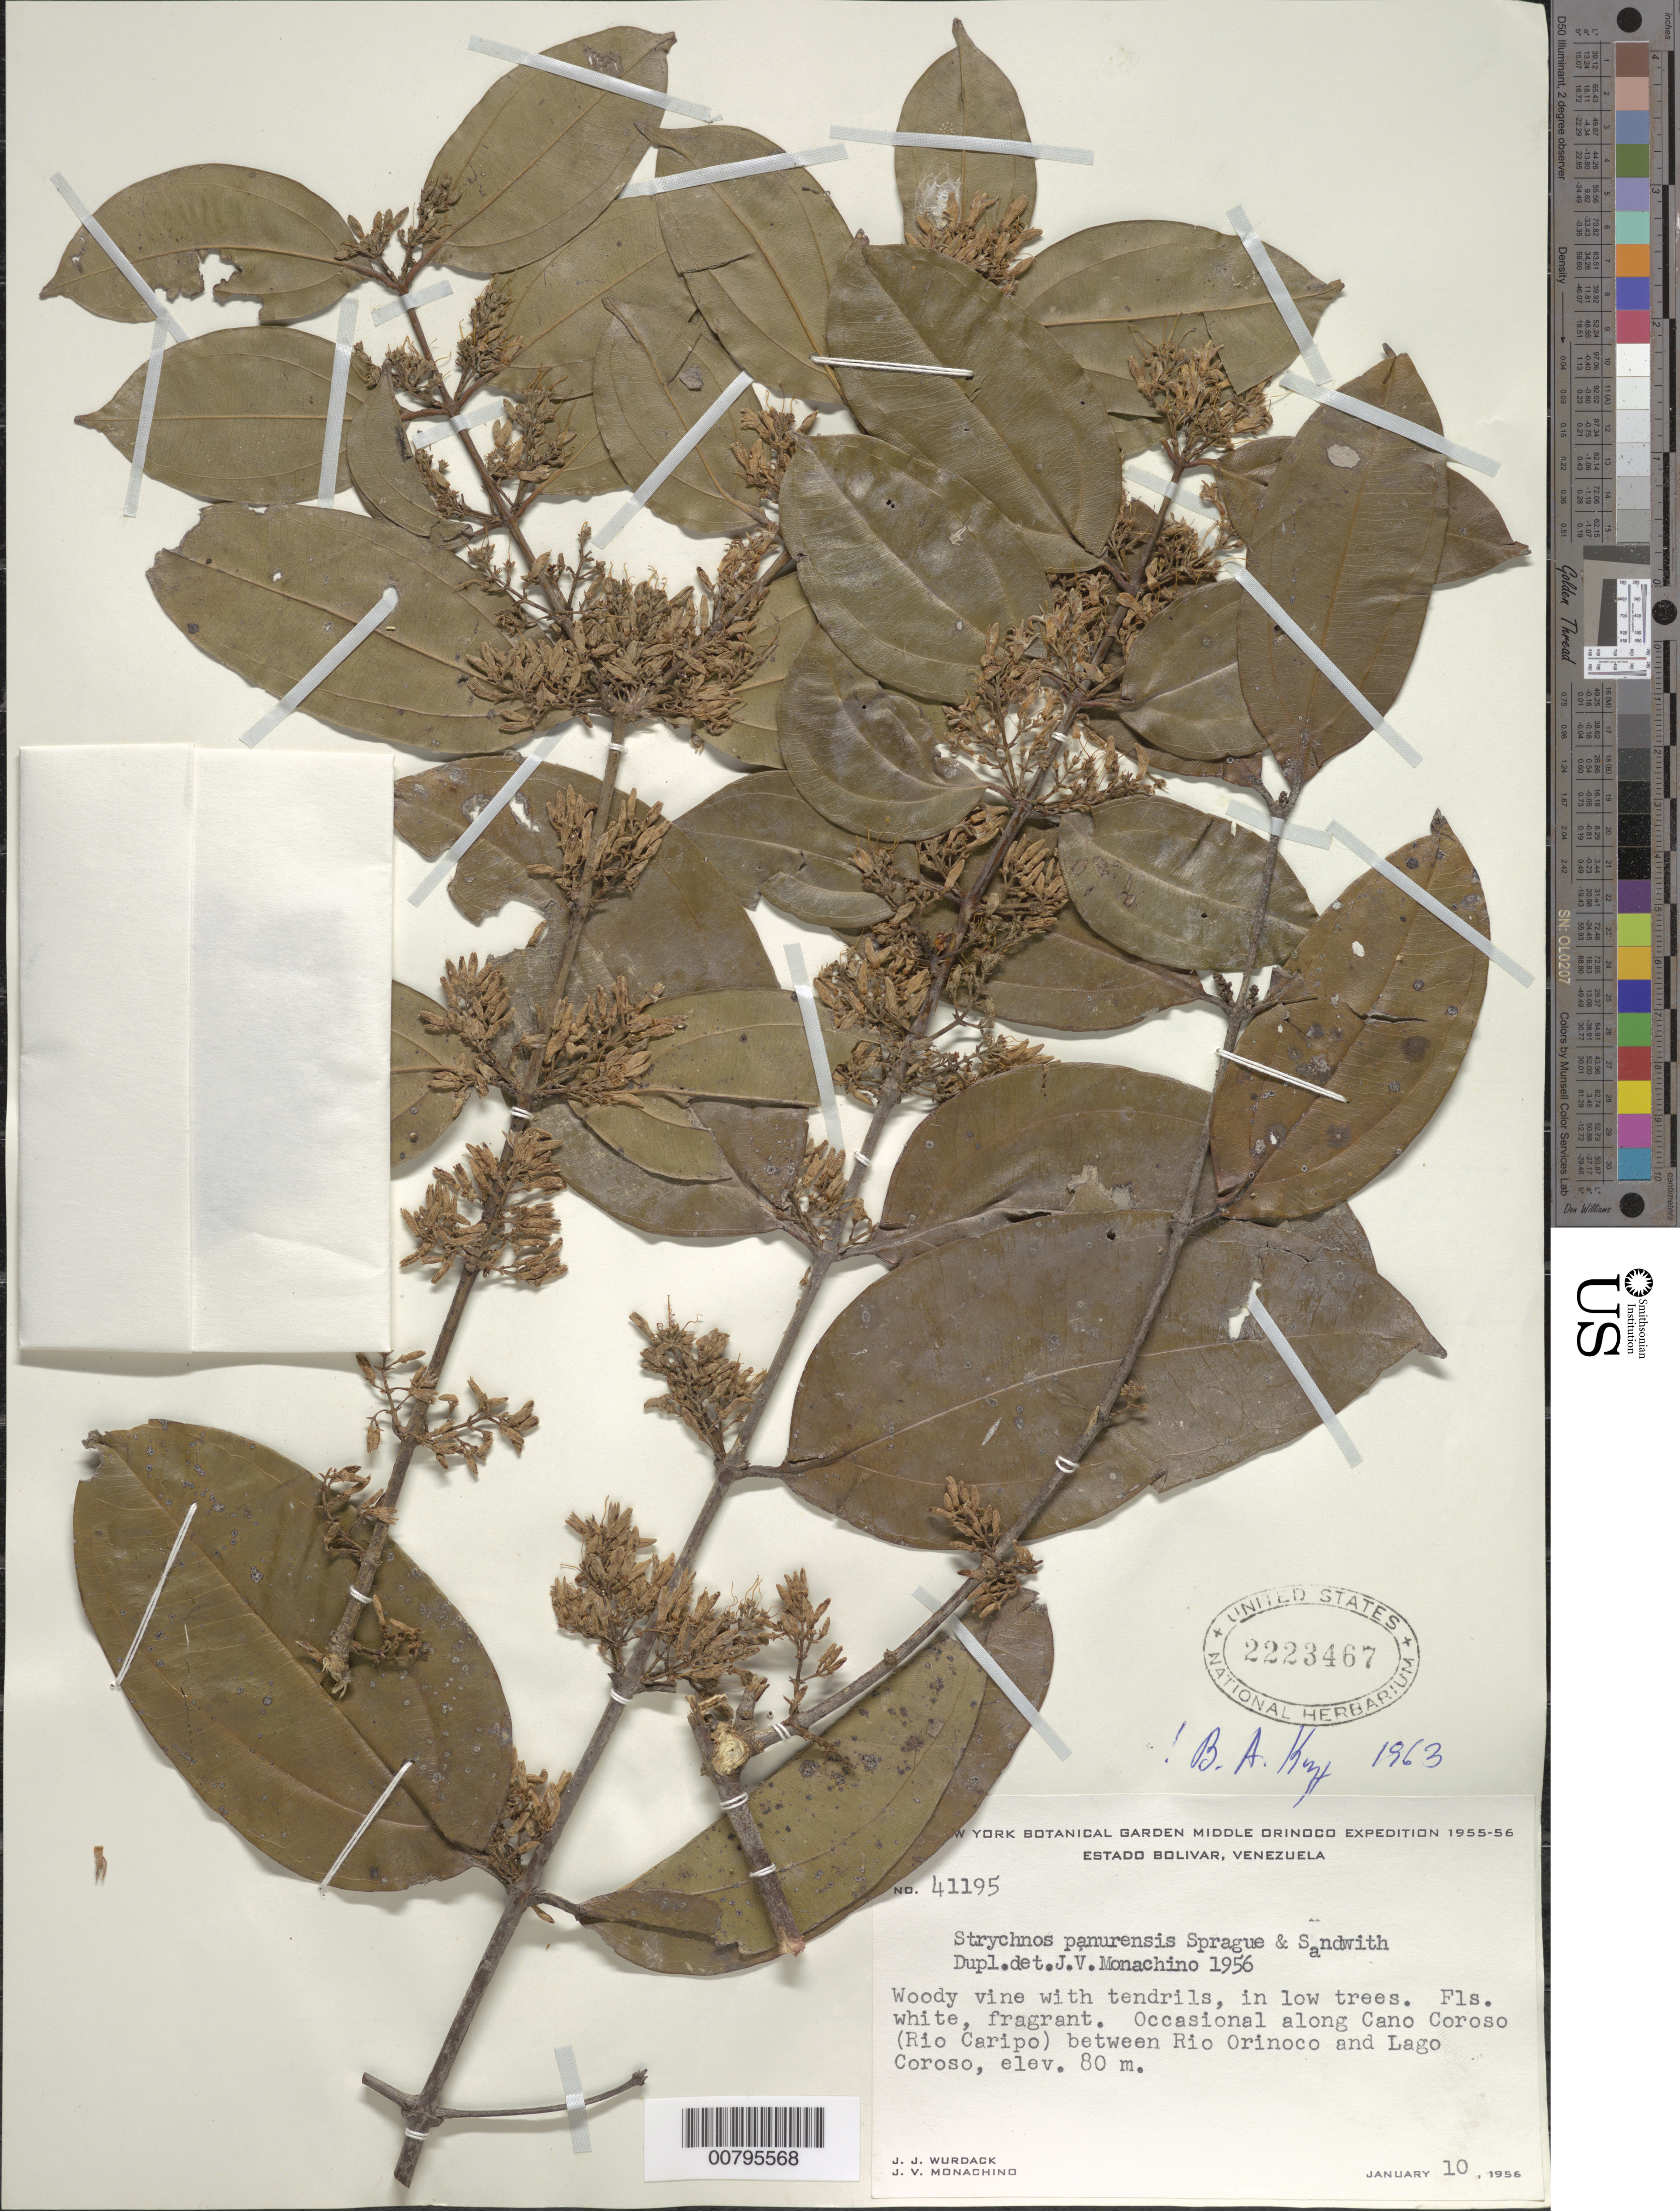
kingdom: Plantae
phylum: Tracheophyta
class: Magnoliopsida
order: Gentianales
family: Loganiaceae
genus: Strychnos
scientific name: Strychnos panurensis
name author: Sprague & Sandwith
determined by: Krukoff, B. A.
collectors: J. J. Wurdack & J. V. Monachino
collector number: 41195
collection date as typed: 10-Jan-56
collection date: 1956-01-10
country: Venezuela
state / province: Bolívar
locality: Caño Coroso (Río Caripo) between Río Orinoco and Lago Coroso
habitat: Along caño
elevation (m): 80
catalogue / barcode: US 2223467